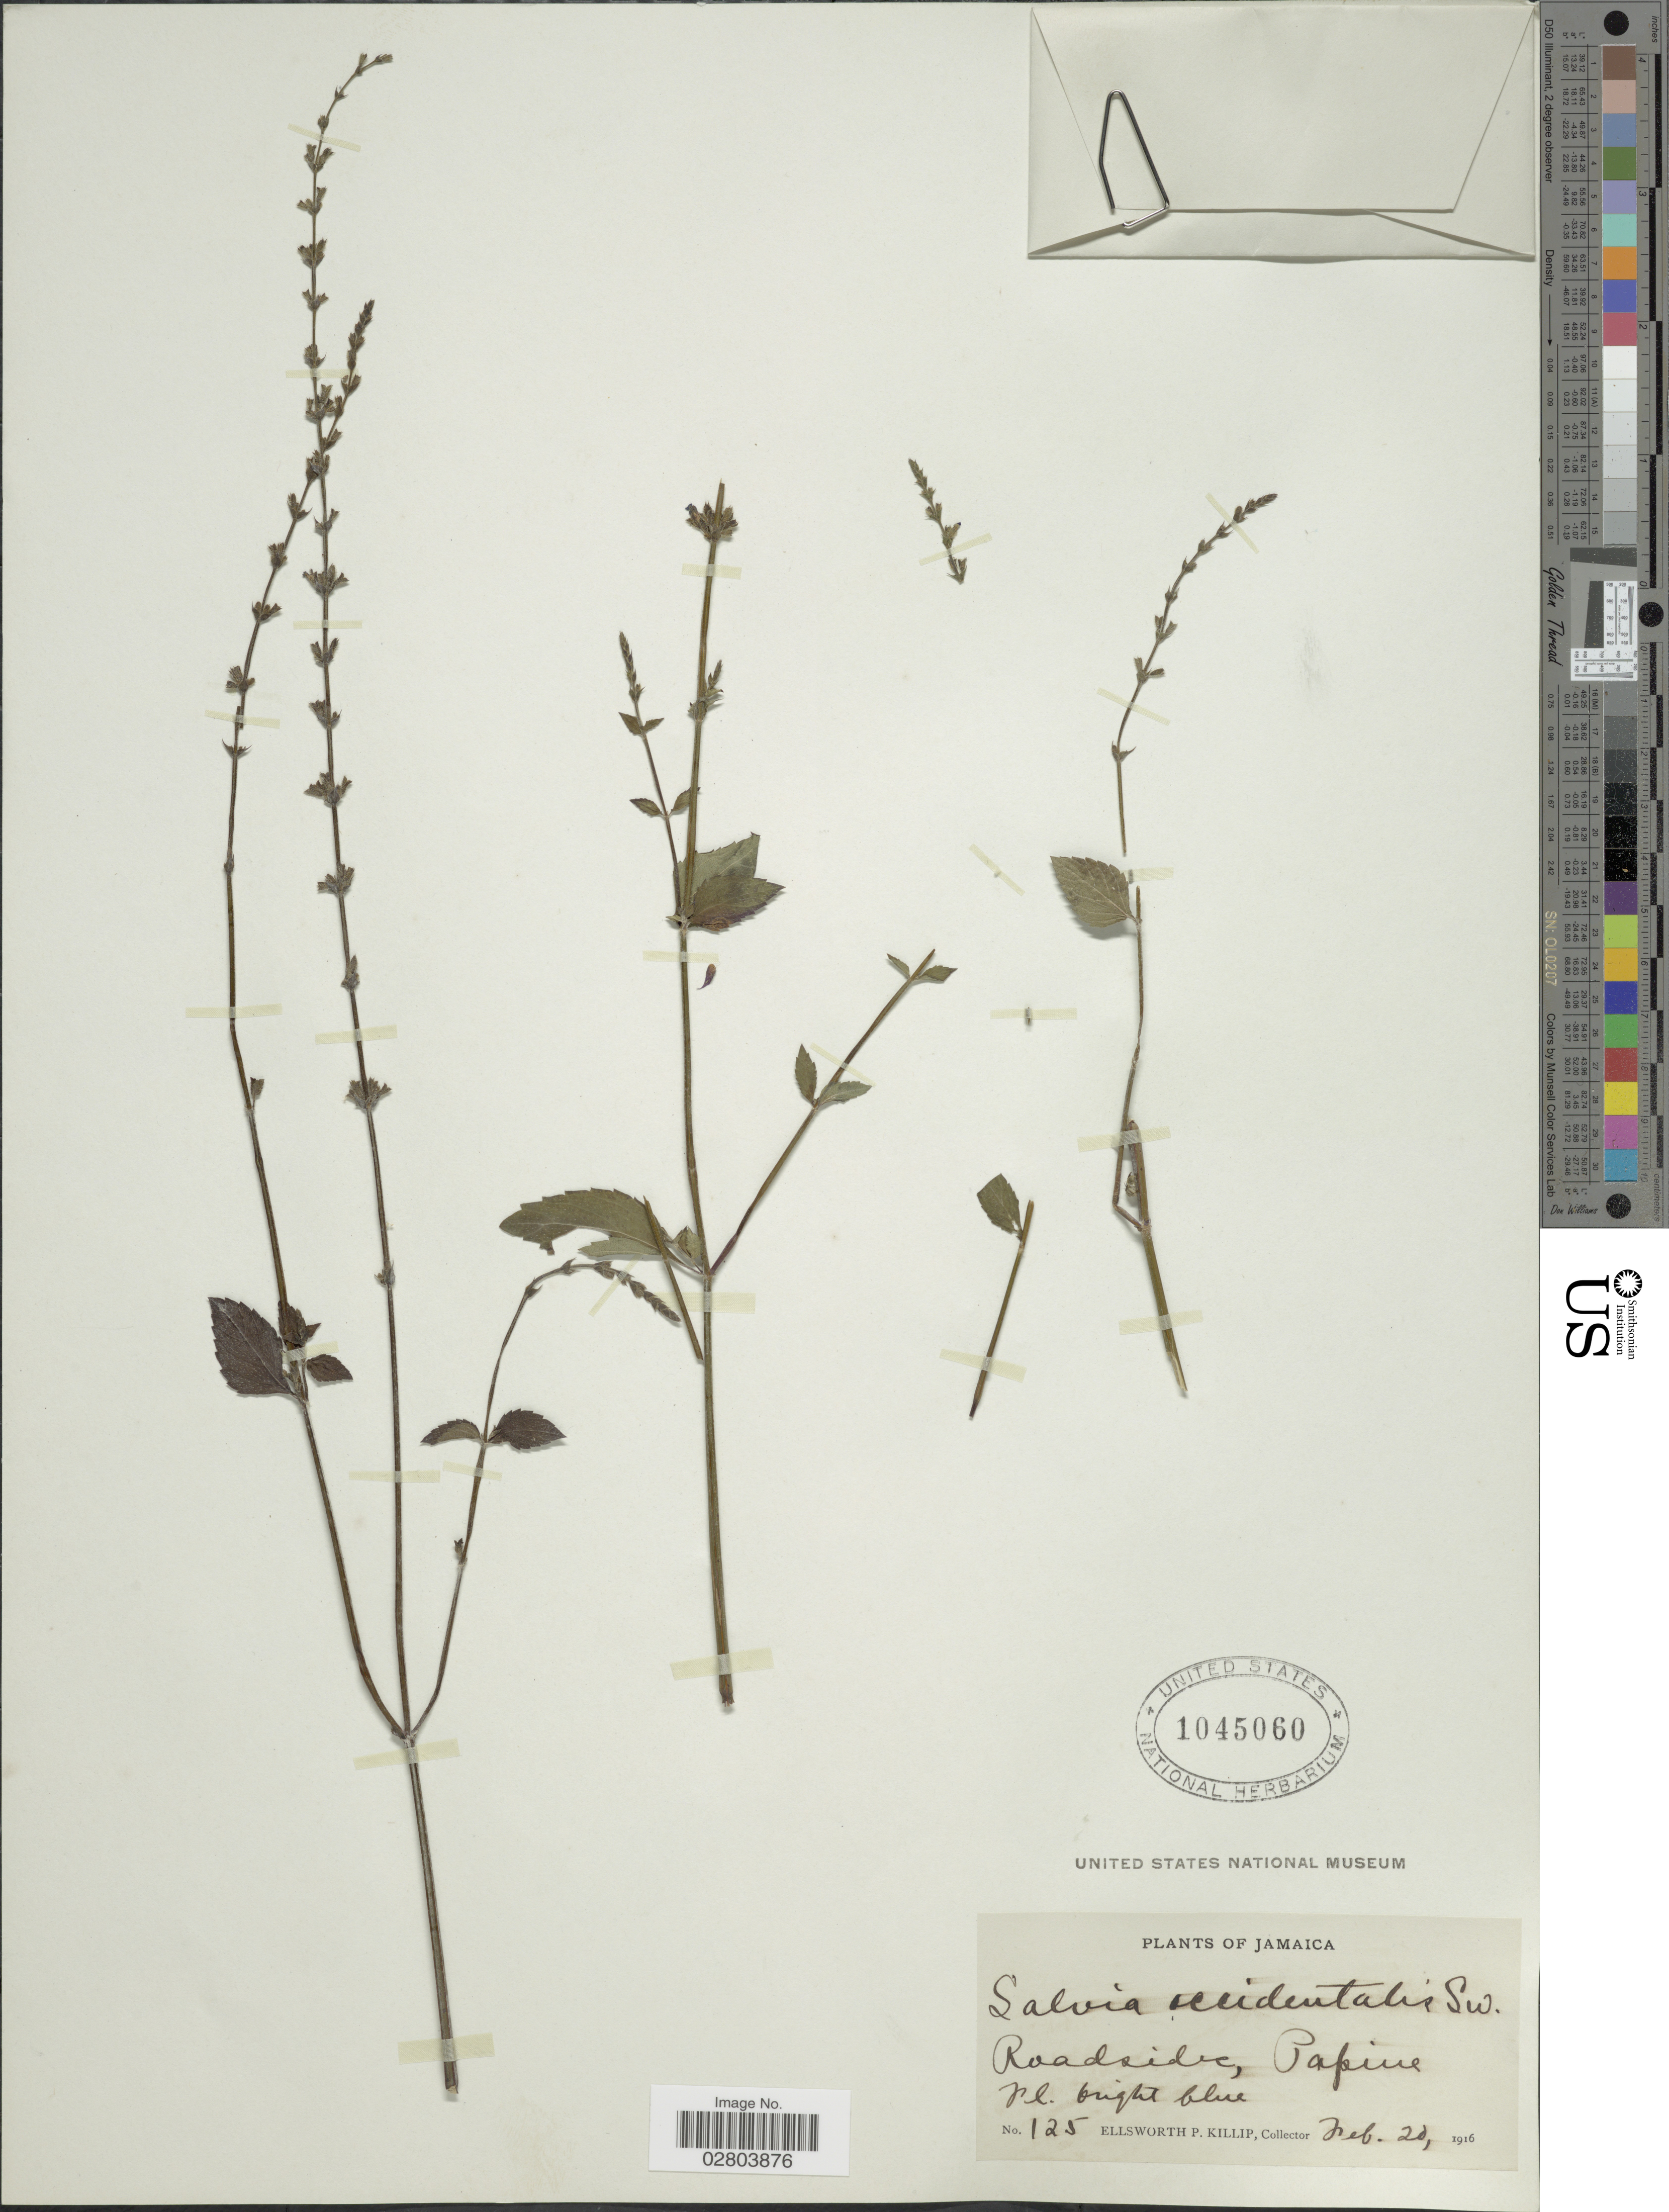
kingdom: Plantae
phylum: Tracheophyta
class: Magnoliopsida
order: Lamiales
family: Lamiaceae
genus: Salvia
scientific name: Salvia occidentalis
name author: Sw.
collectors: E. P. Killip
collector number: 125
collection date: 1916-02-20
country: Jamaica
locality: Roadside, Papine.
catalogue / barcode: US 1045060